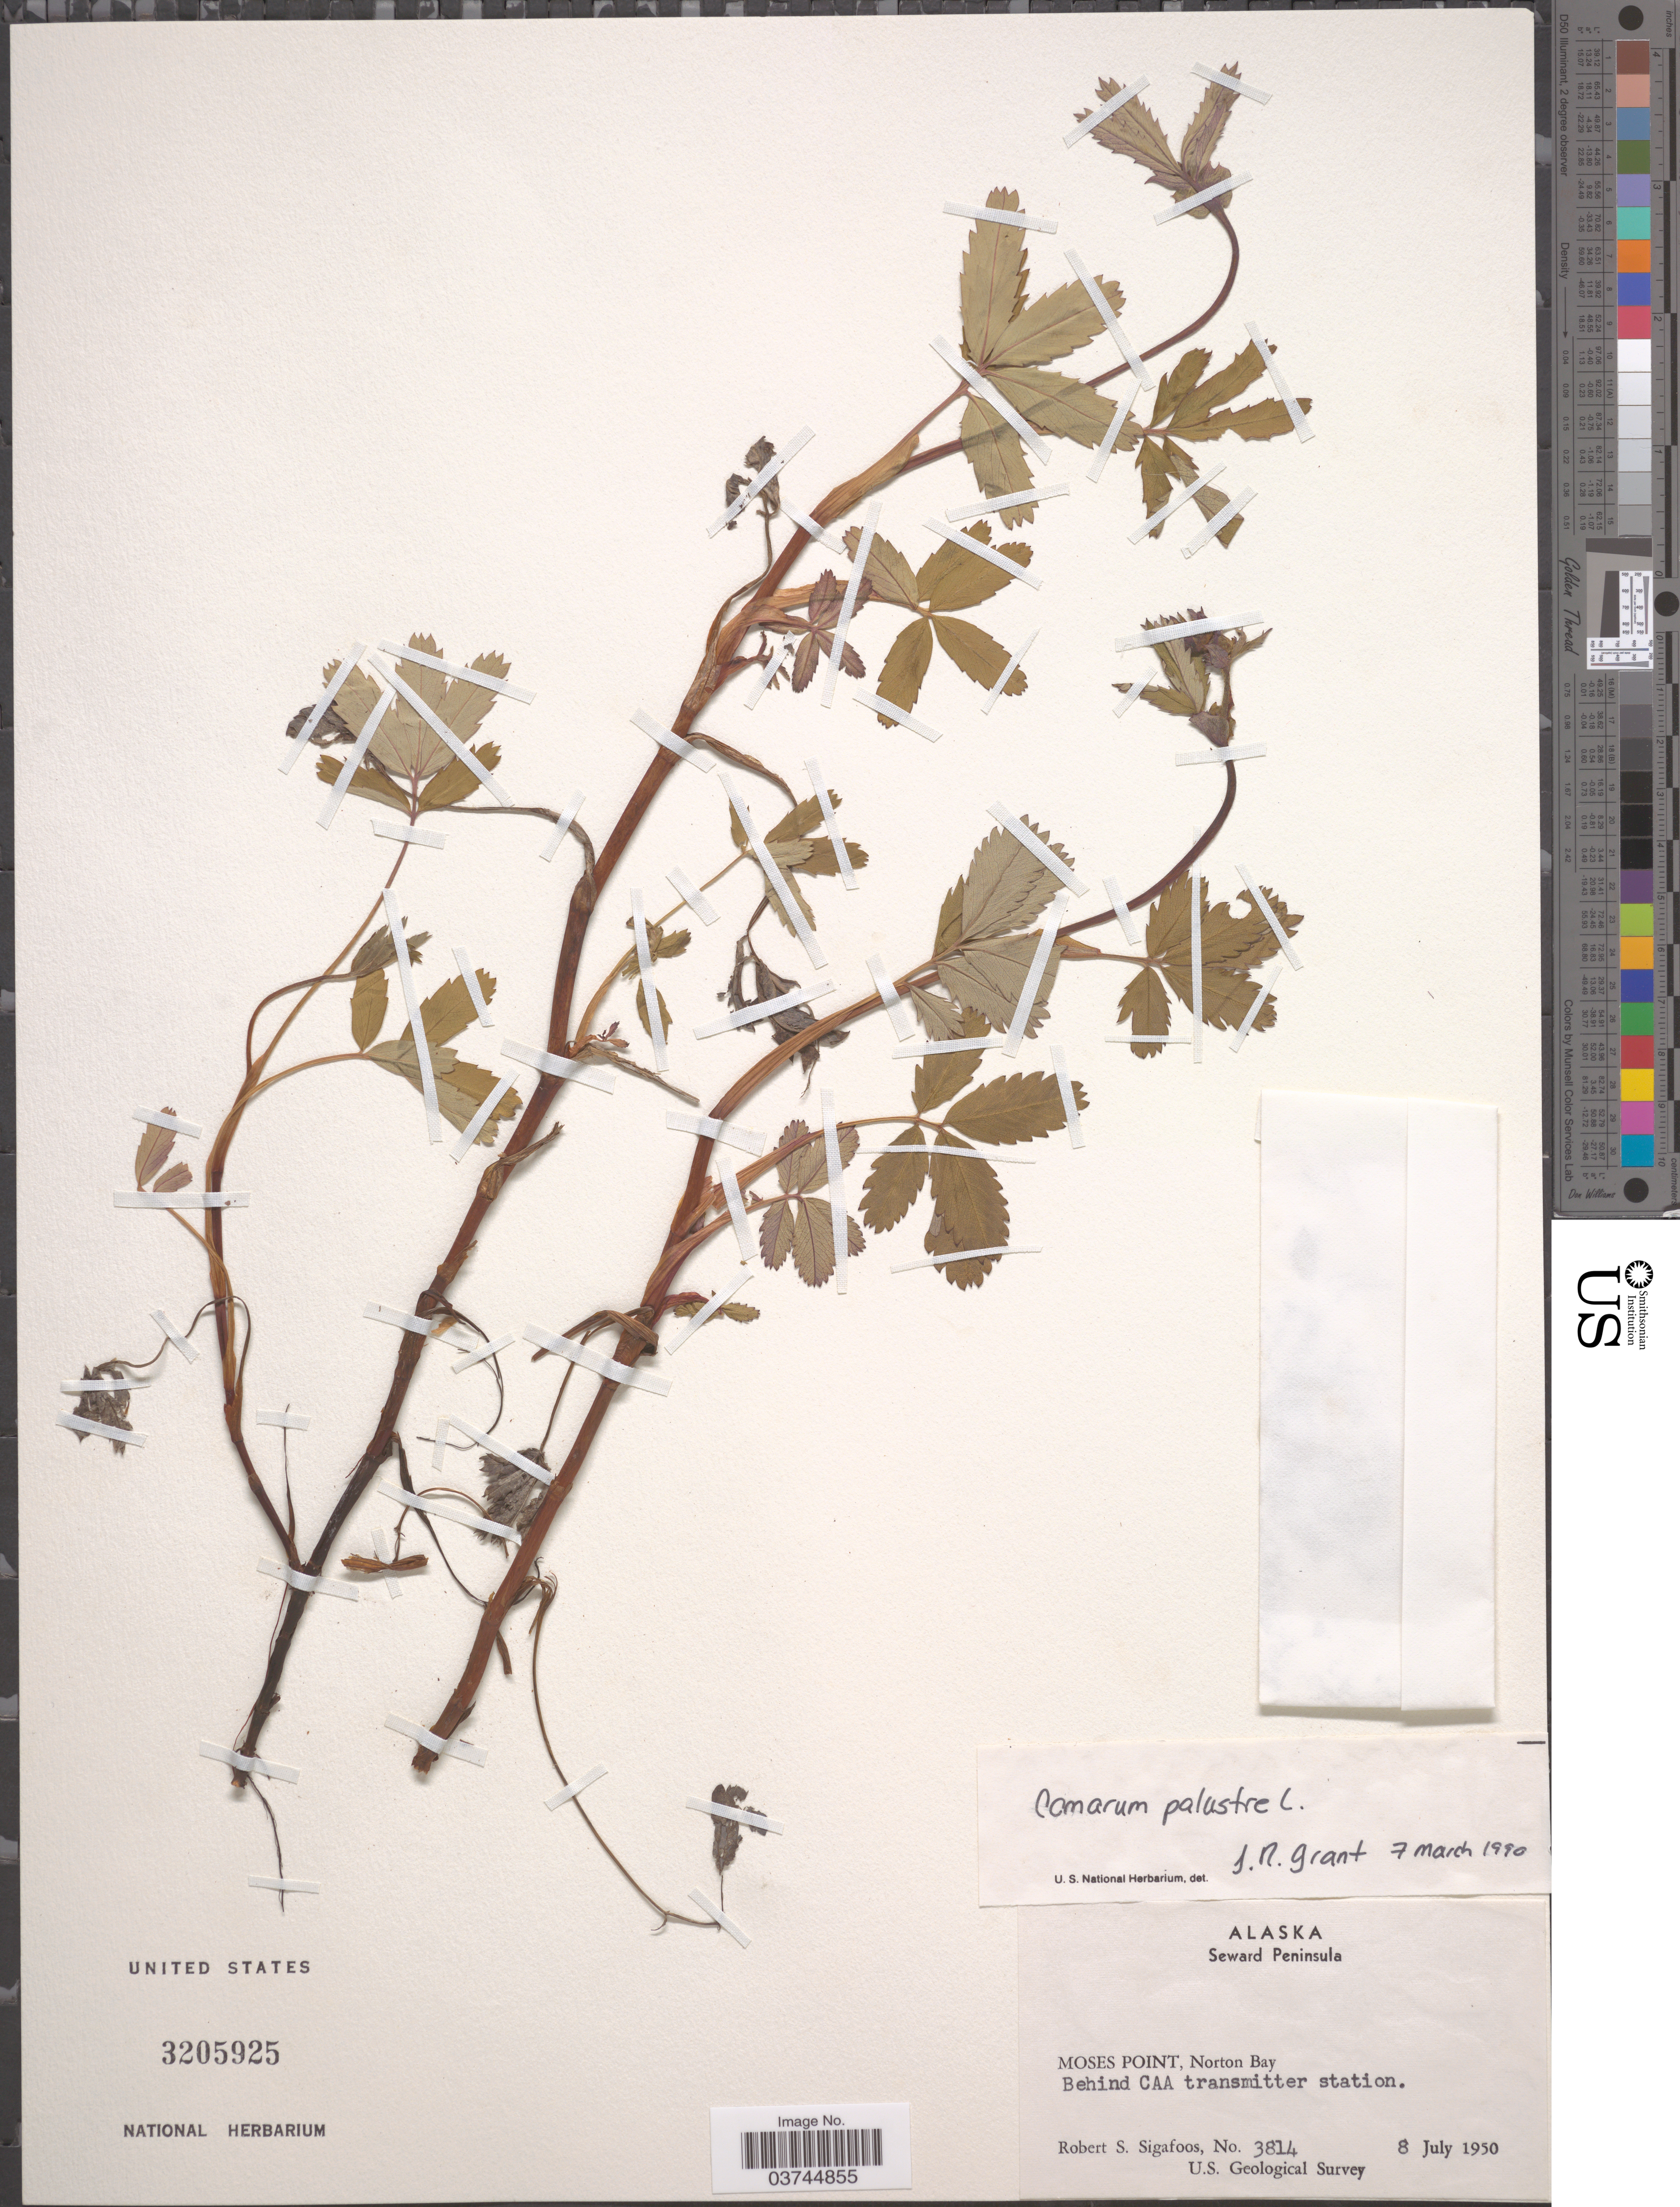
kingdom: Plantae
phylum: Tracheophyta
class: Magnoliopsida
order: Rosales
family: Rosaceae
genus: Comarum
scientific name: Comarum palustre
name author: L.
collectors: R. Sigafoos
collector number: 3814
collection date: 1950-07-08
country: United States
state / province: Alaska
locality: Seward Peninsula. Moses Point, Norton Bay. Behind CAA transmitter station.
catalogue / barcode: US 3205925